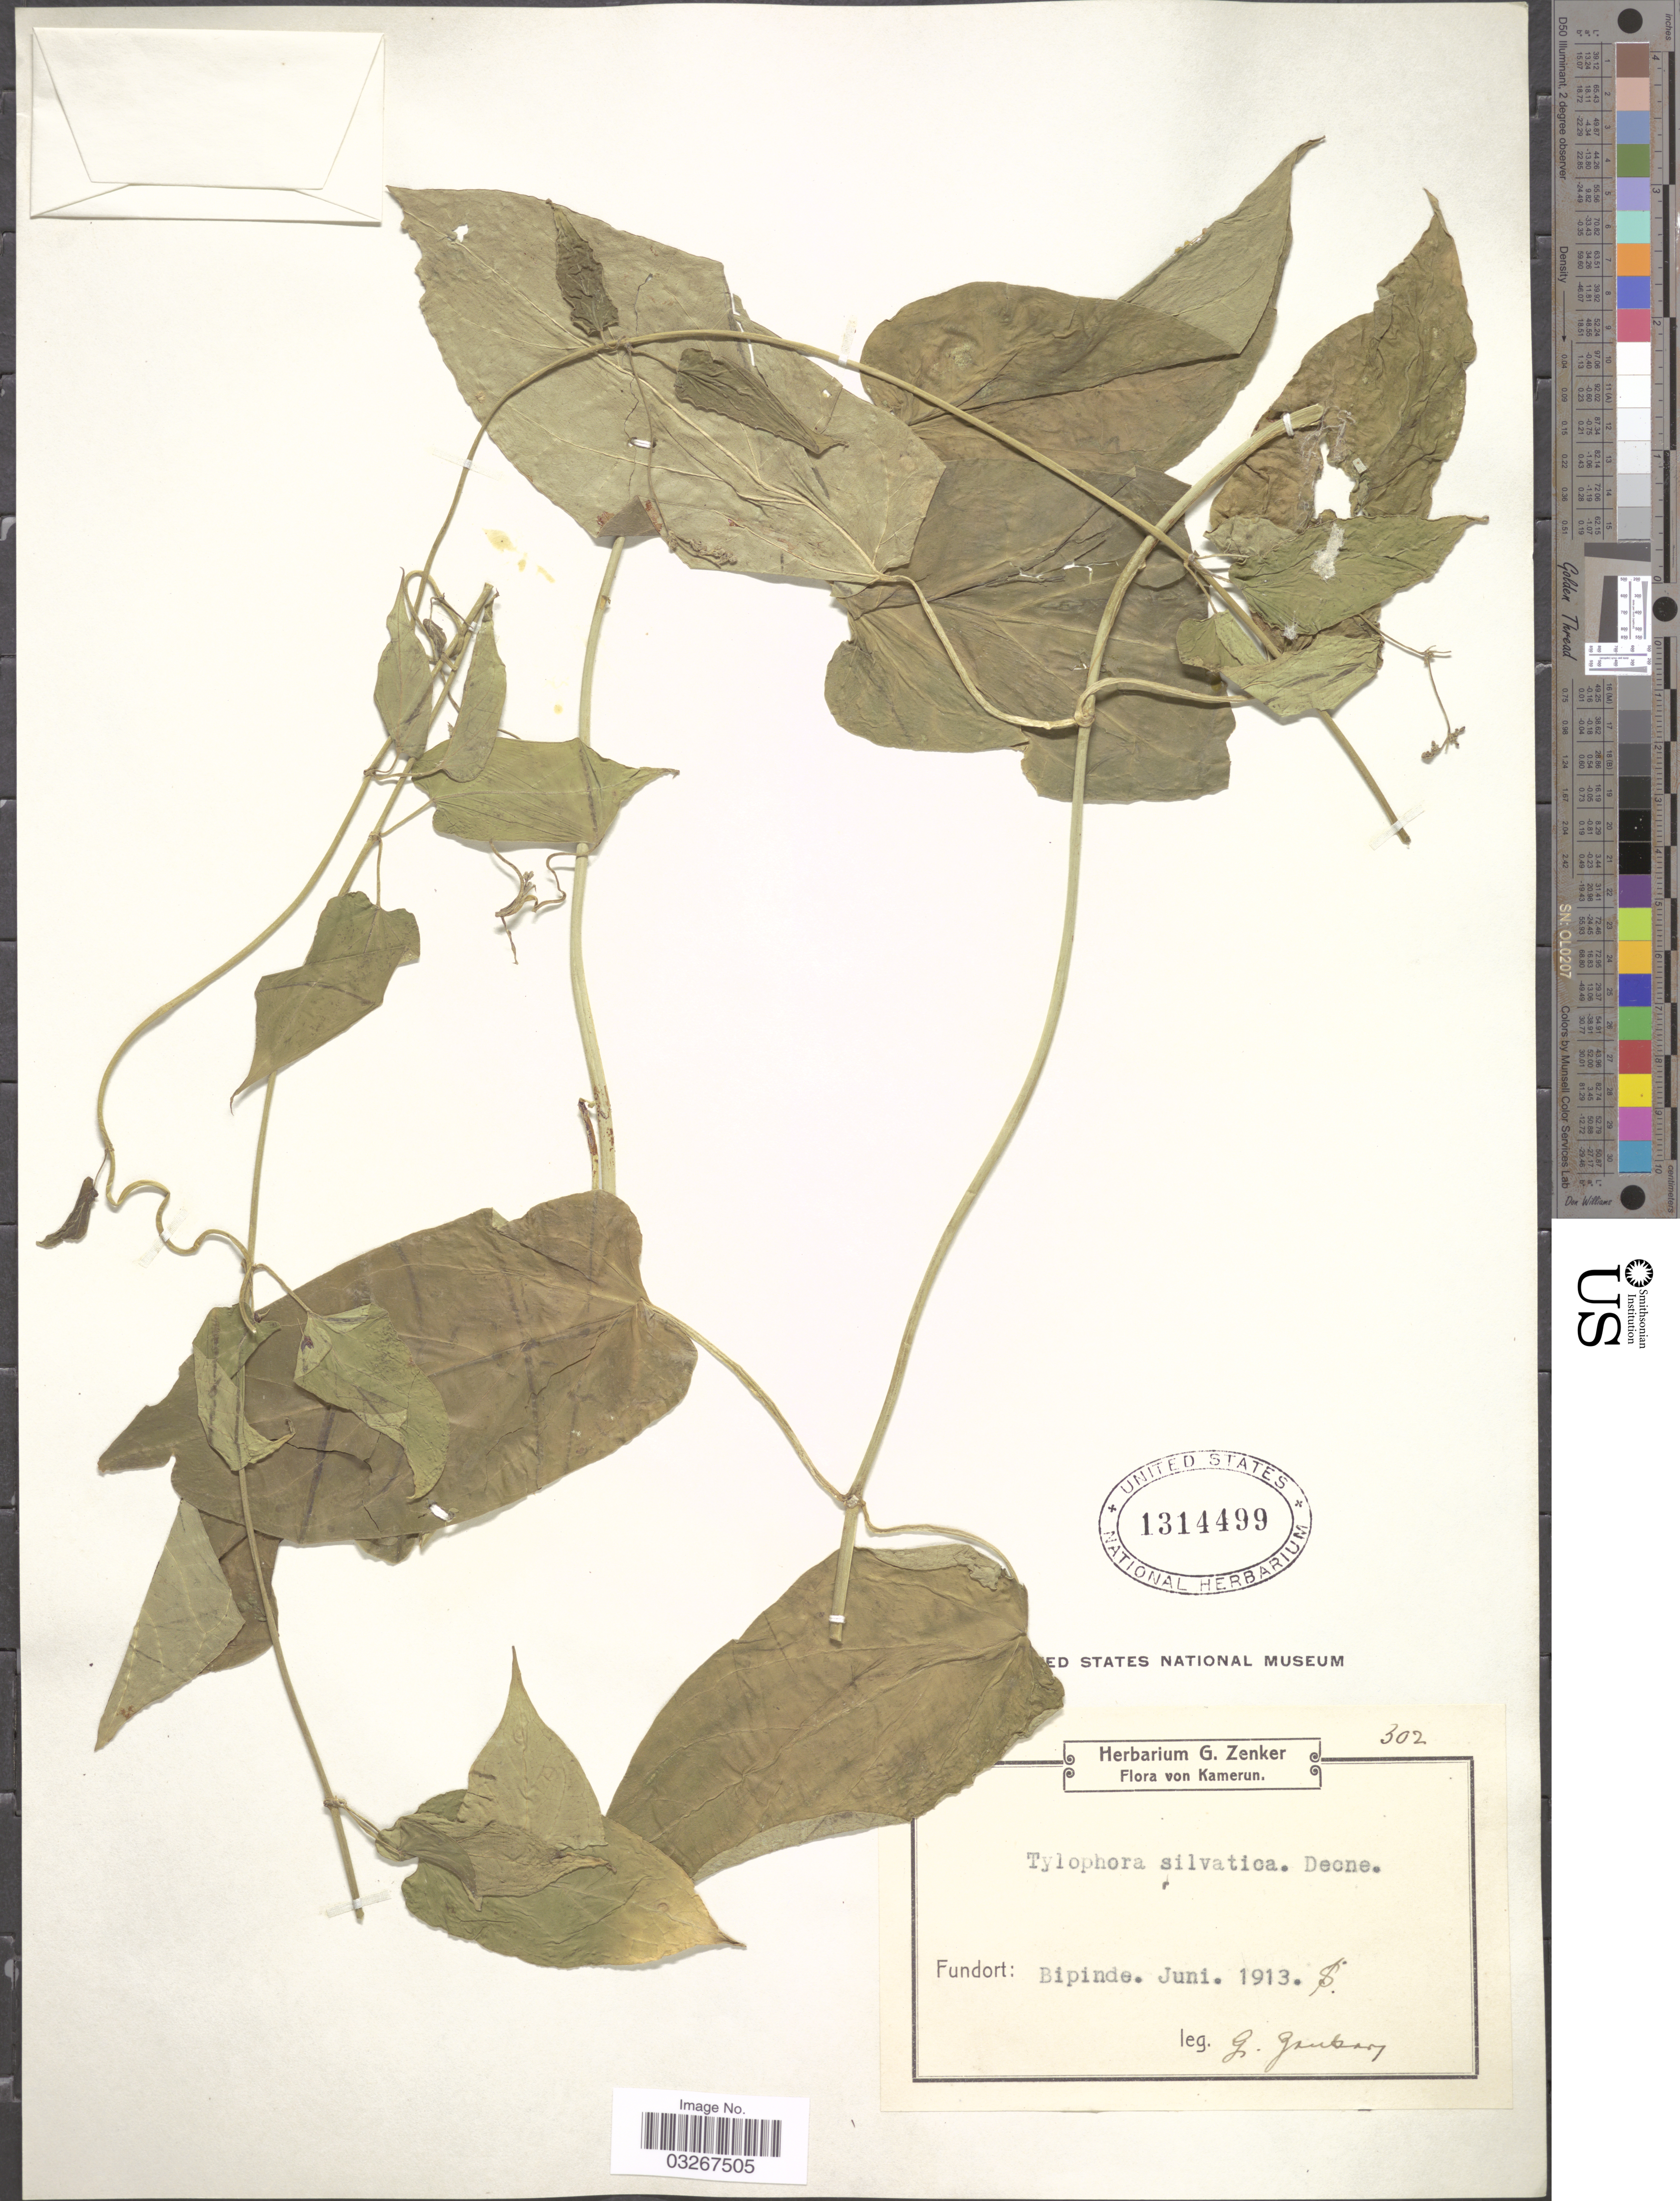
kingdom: Plantae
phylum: Tracheophyta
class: Magnoliopsida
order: Gentianales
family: Apocynaceae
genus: Tylophora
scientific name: Tylophora sylvatica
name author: Decne.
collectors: G. A. Zenker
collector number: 302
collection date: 1913-06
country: Cameroon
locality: Bipinde.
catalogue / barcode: US 1314499